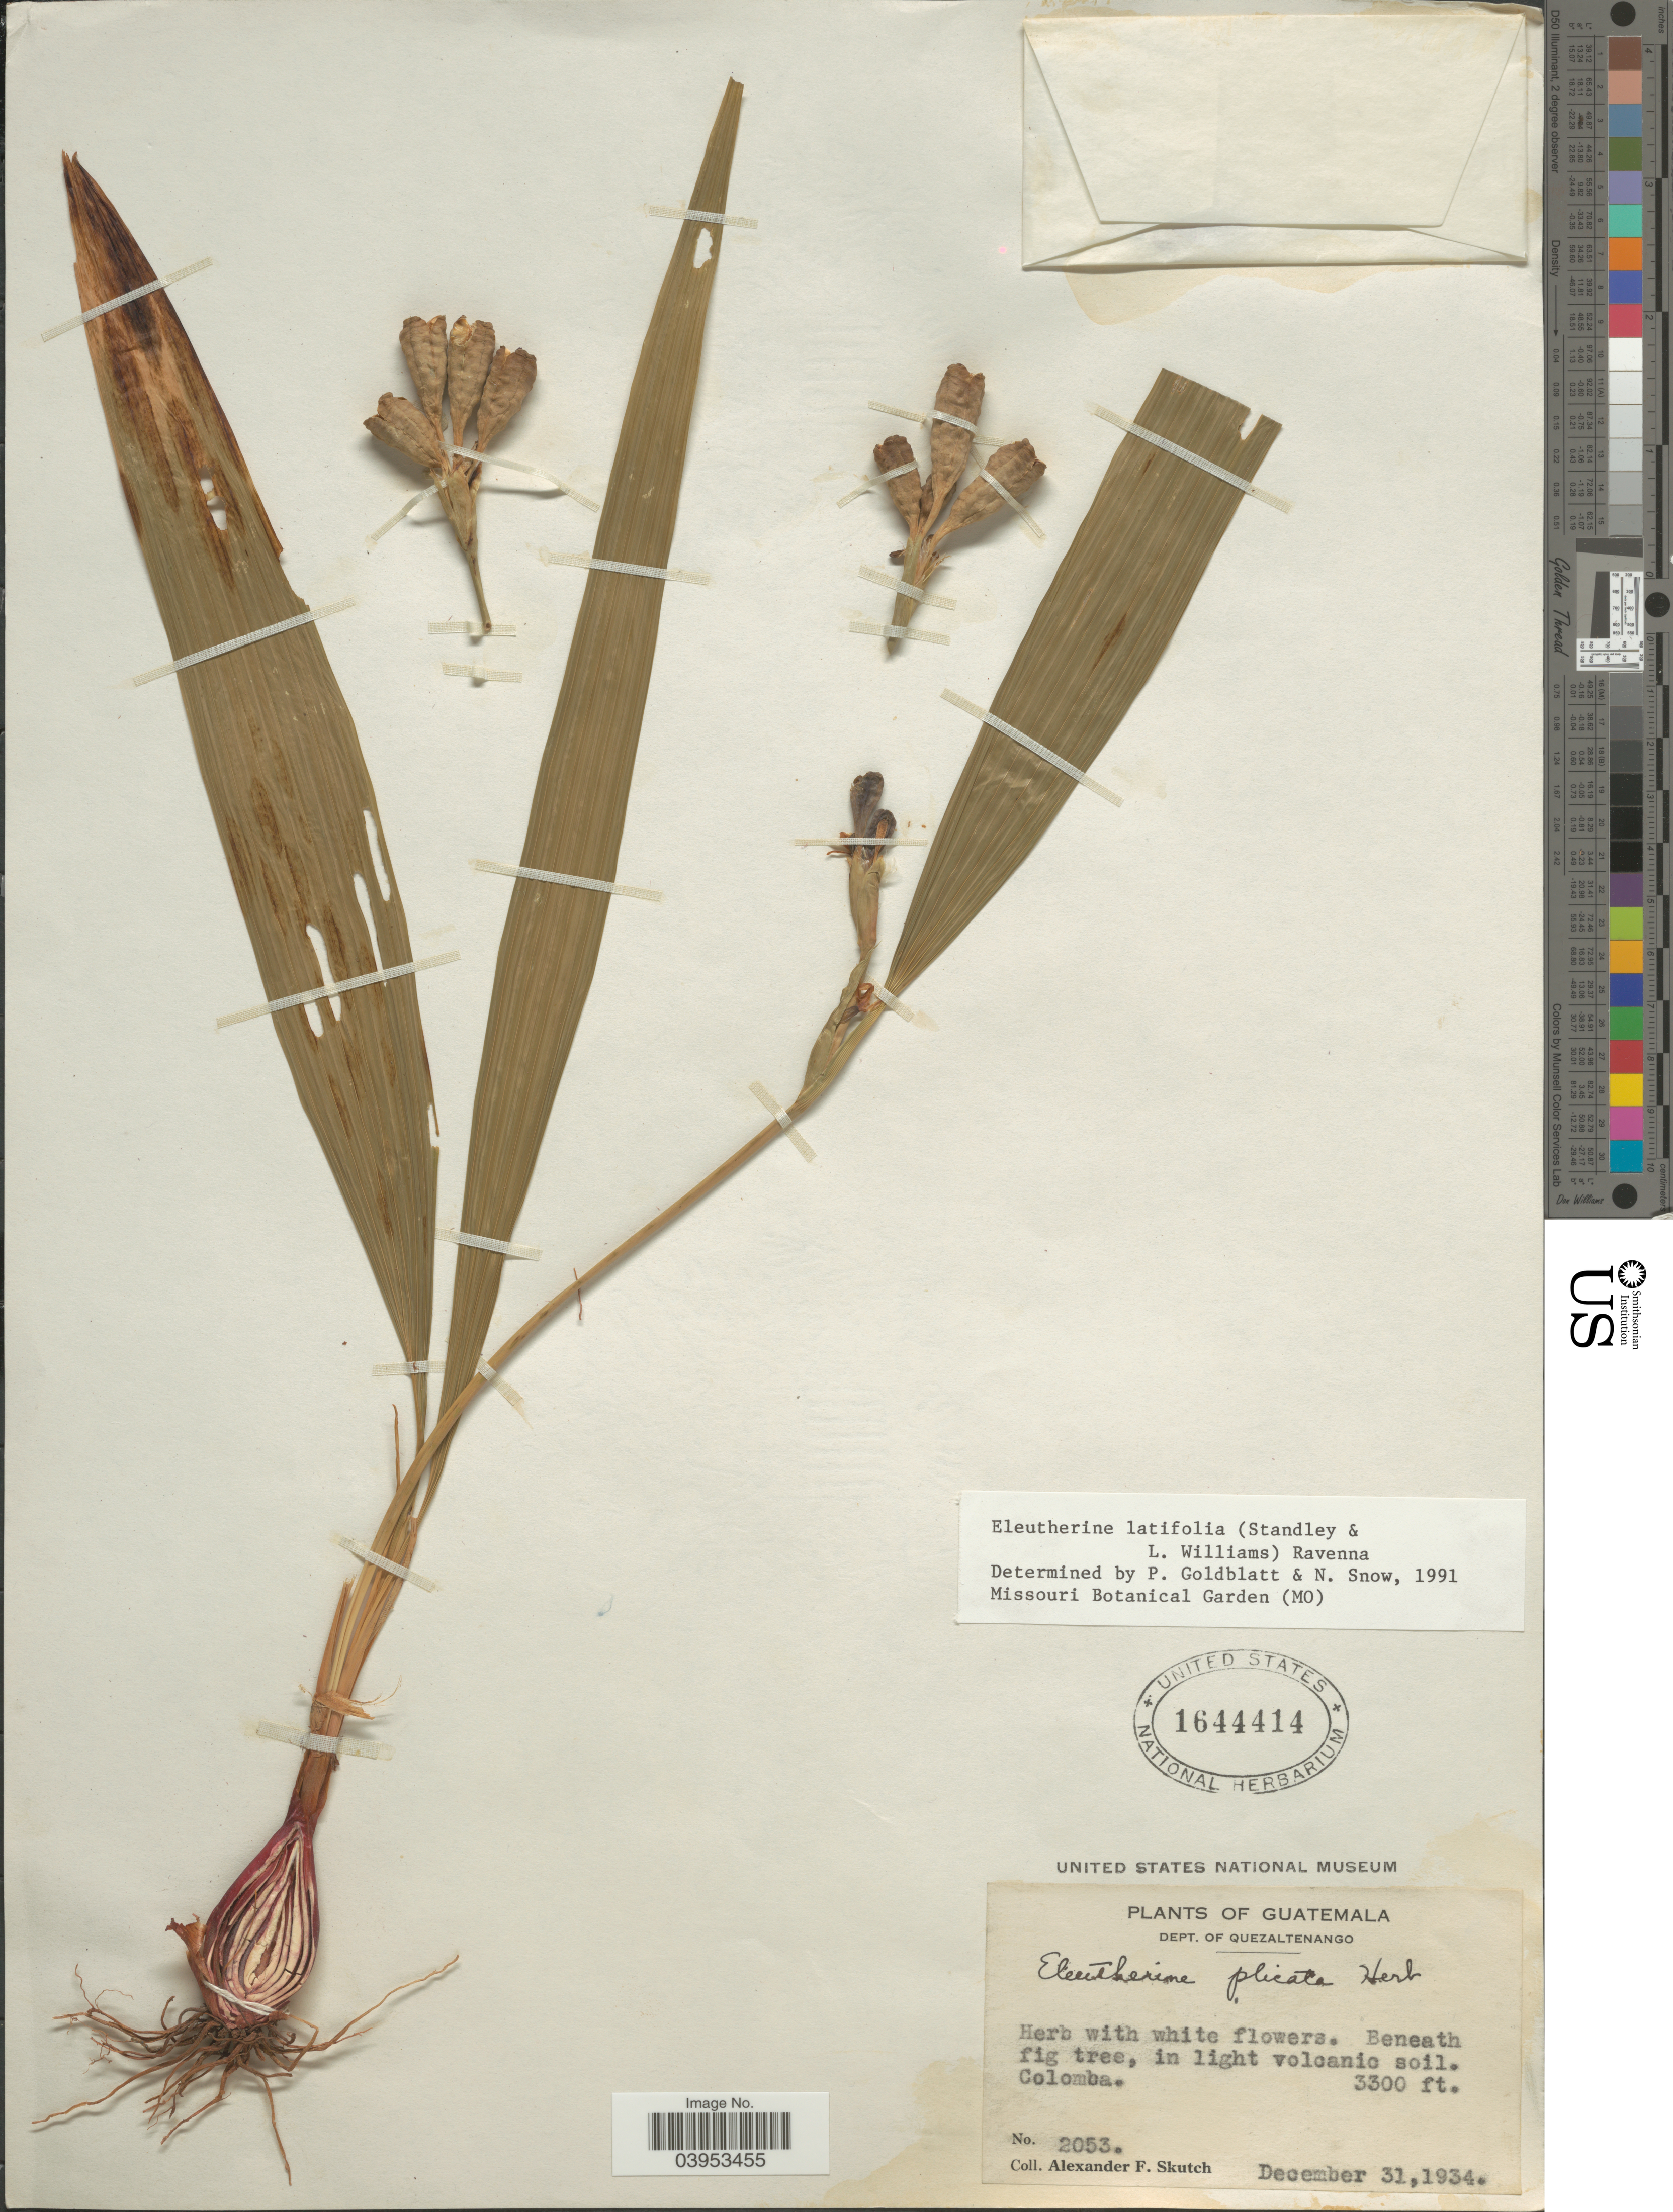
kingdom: Plantae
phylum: Tracheophyta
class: Liliopsida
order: Asparagales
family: Iridaceae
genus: Eleutherine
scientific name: Eleutherine latifolia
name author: (Standl. & L.O. Williams) Ravenna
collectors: A. F. Skutch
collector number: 2053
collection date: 1934-12-31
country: Guatemala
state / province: Quetzaltenango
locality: Dept. of Quezaltenango. Colomba.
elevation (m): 1006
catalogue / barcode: US 1644414